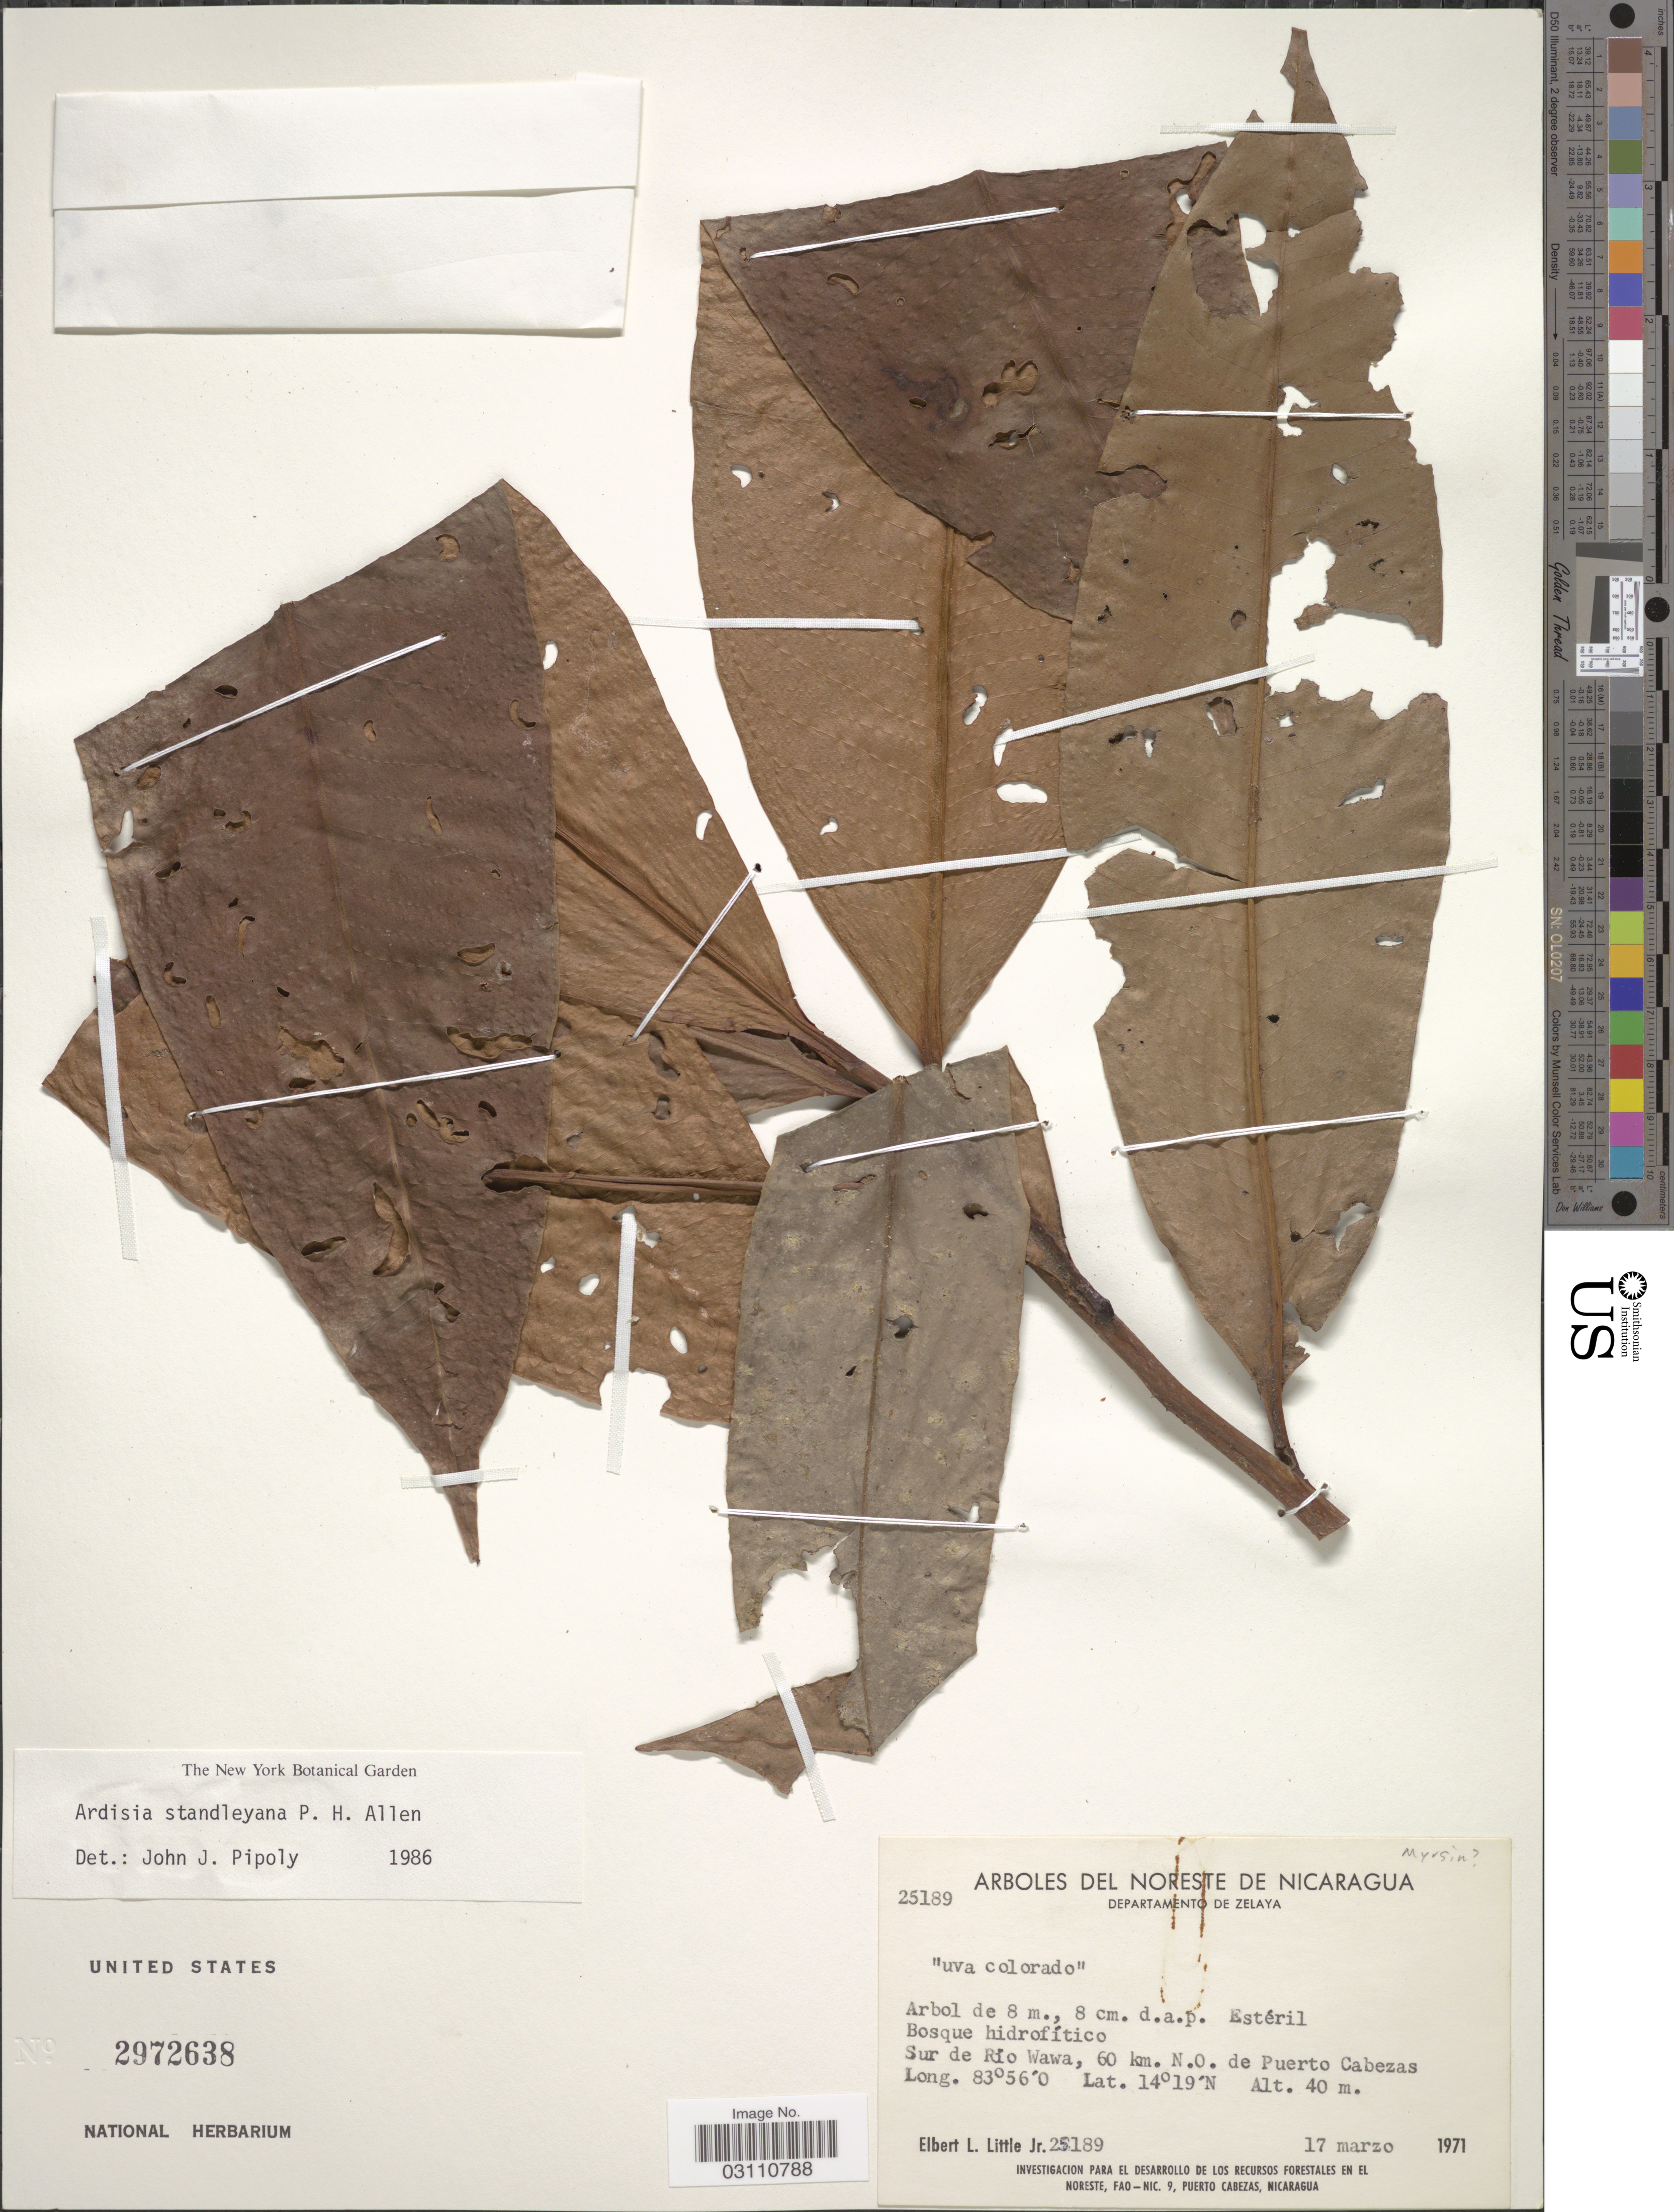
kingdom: Plantae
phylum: Tracheophyta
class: Magnoliopsida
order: Ericales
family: Primulaceae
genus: Ardisia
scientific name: Ardisia standleyana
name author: P.H. Allen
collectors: E. L. Little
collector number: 25189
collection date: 1971-03-17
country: Nicaragua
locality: Departamento de Zelaya. Sur de Río Wawa, 60 km. N. O. de Puerto Cabezas. Noreste de Nicaragua.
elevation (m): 40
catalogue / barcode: US 2972638